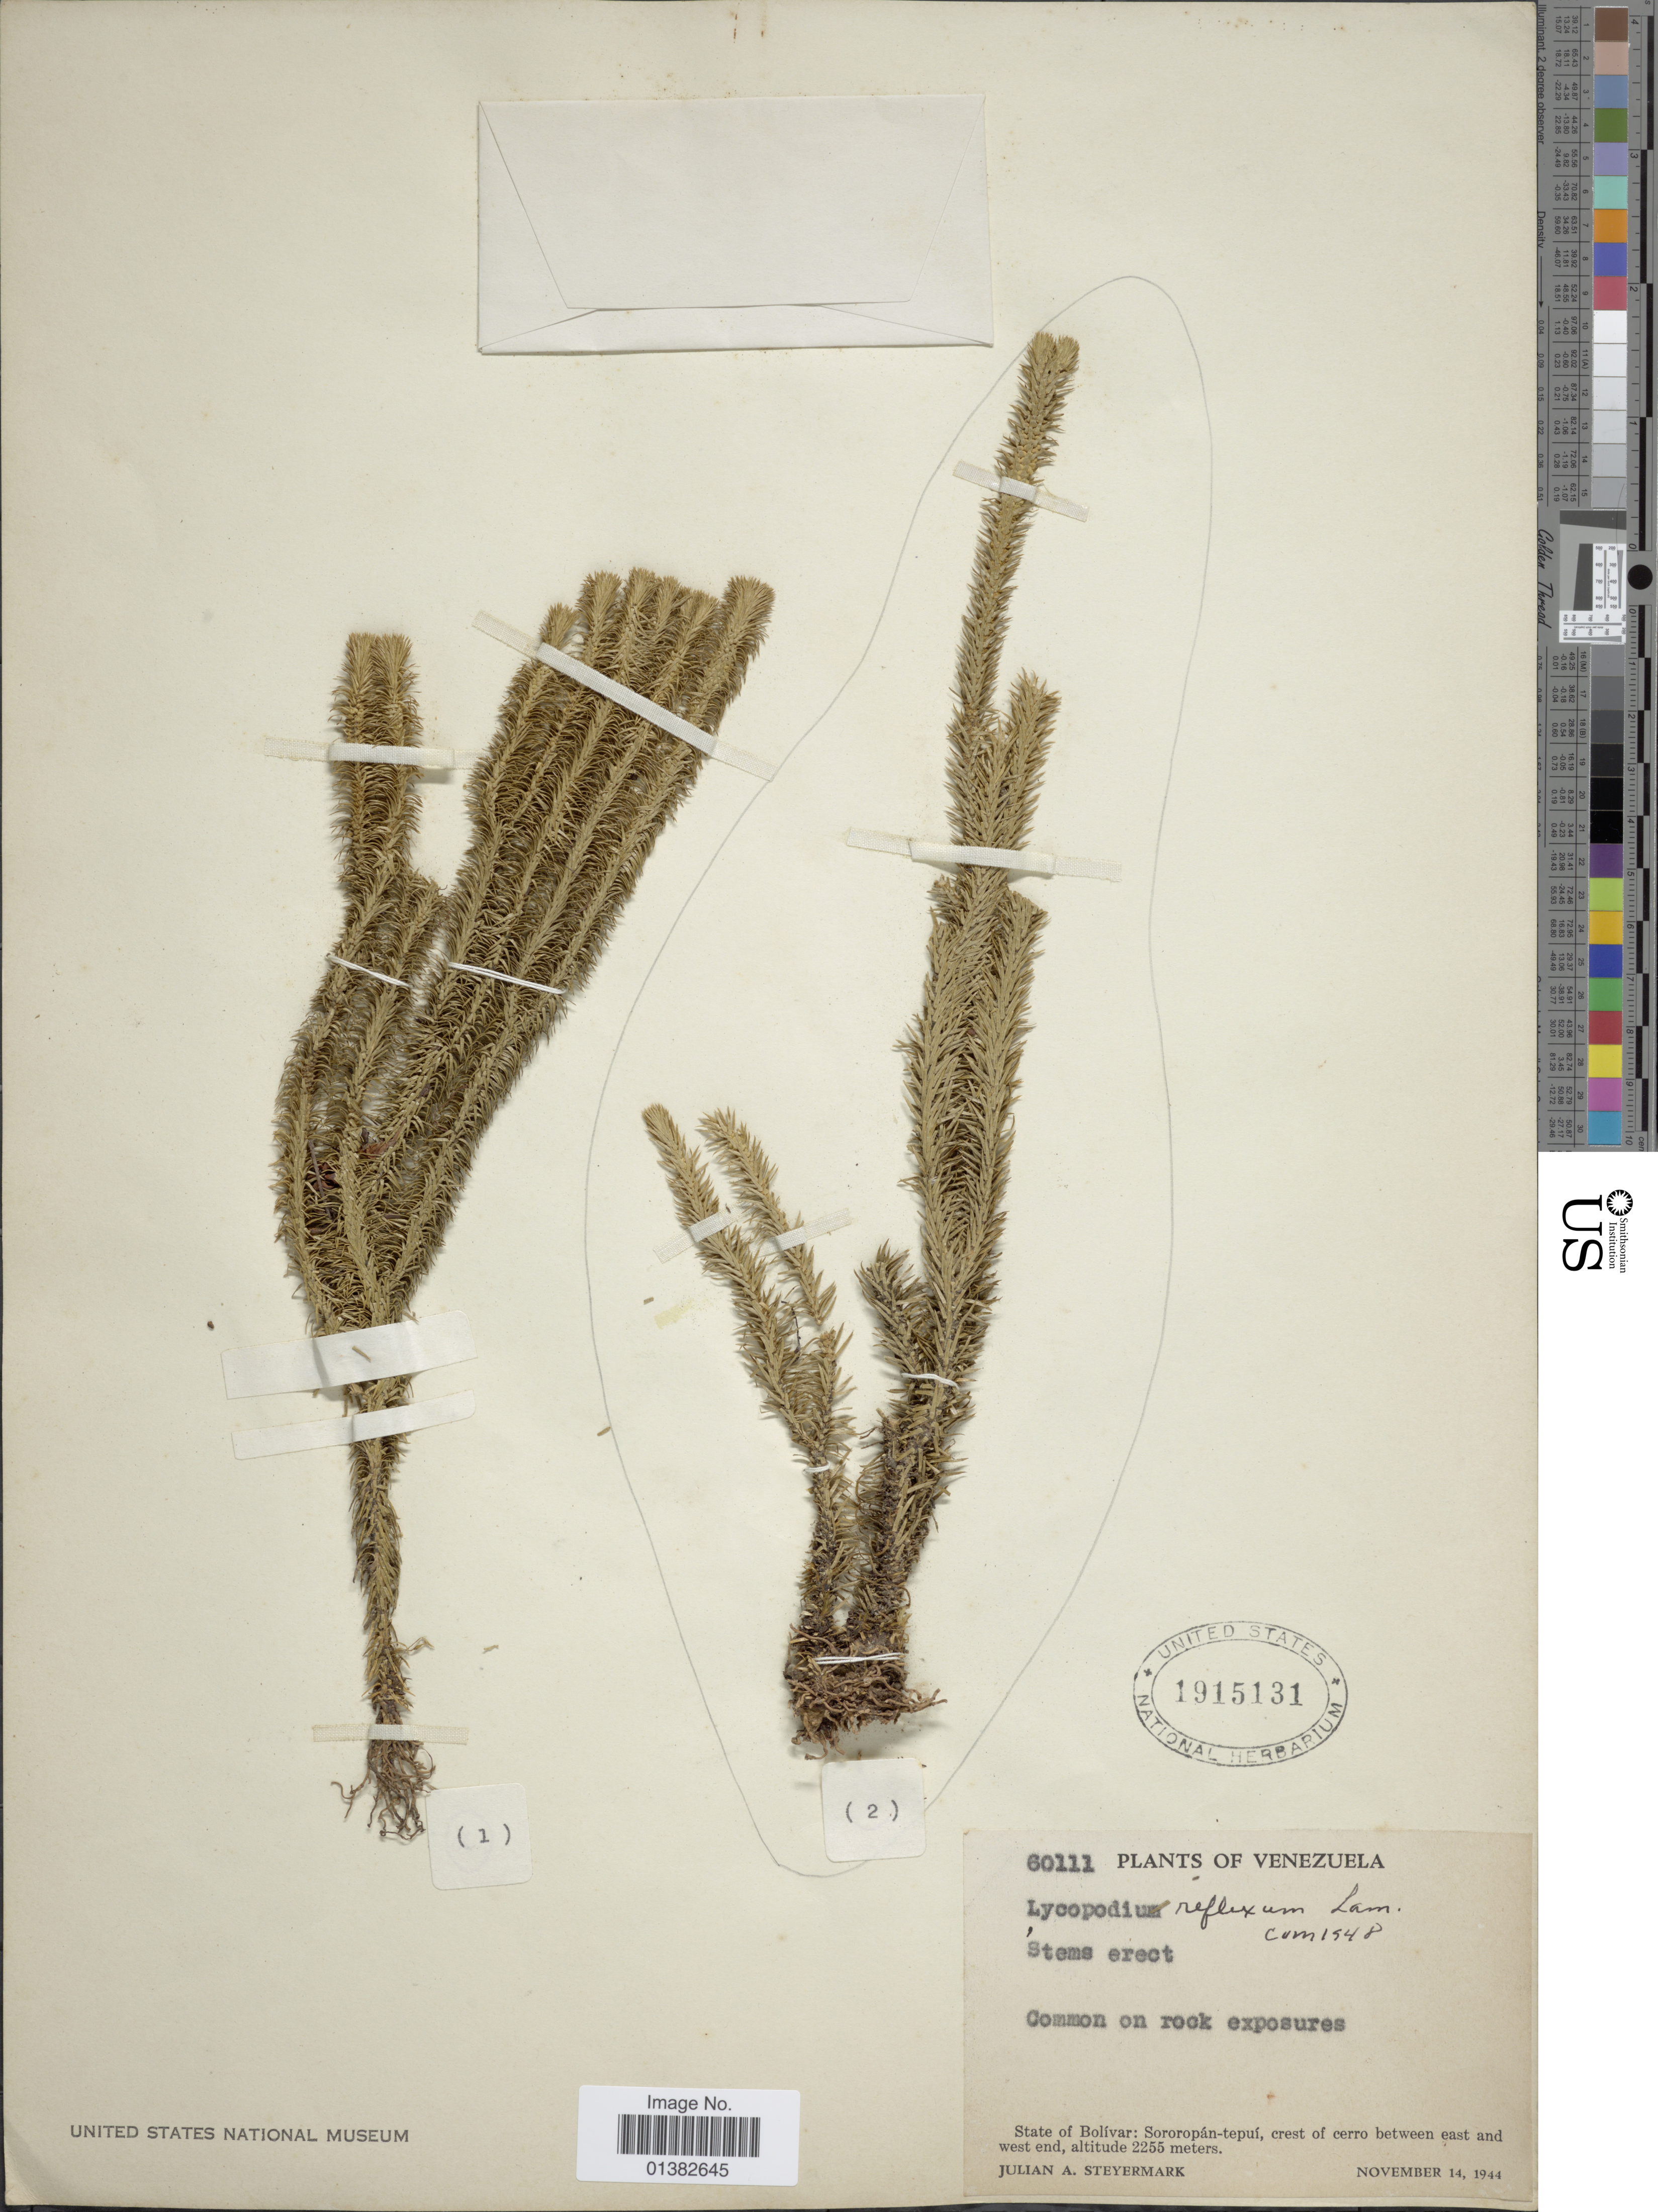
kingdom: Plantae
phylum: Tracheophyta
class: Lycopodiopsida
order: Lycopodiales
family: Lycopodiaceae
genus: Phlegmariurus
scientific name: Phlegmariurus reflexus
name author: (Lam.) B. Øllg.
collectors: J. Steyermark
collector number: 60111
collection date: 1944-11-14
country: Venezuela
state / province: Bolivar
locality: Sororopán - tepuí, crest of cerro between east and west end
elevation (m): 2255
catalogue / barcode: US 1915131